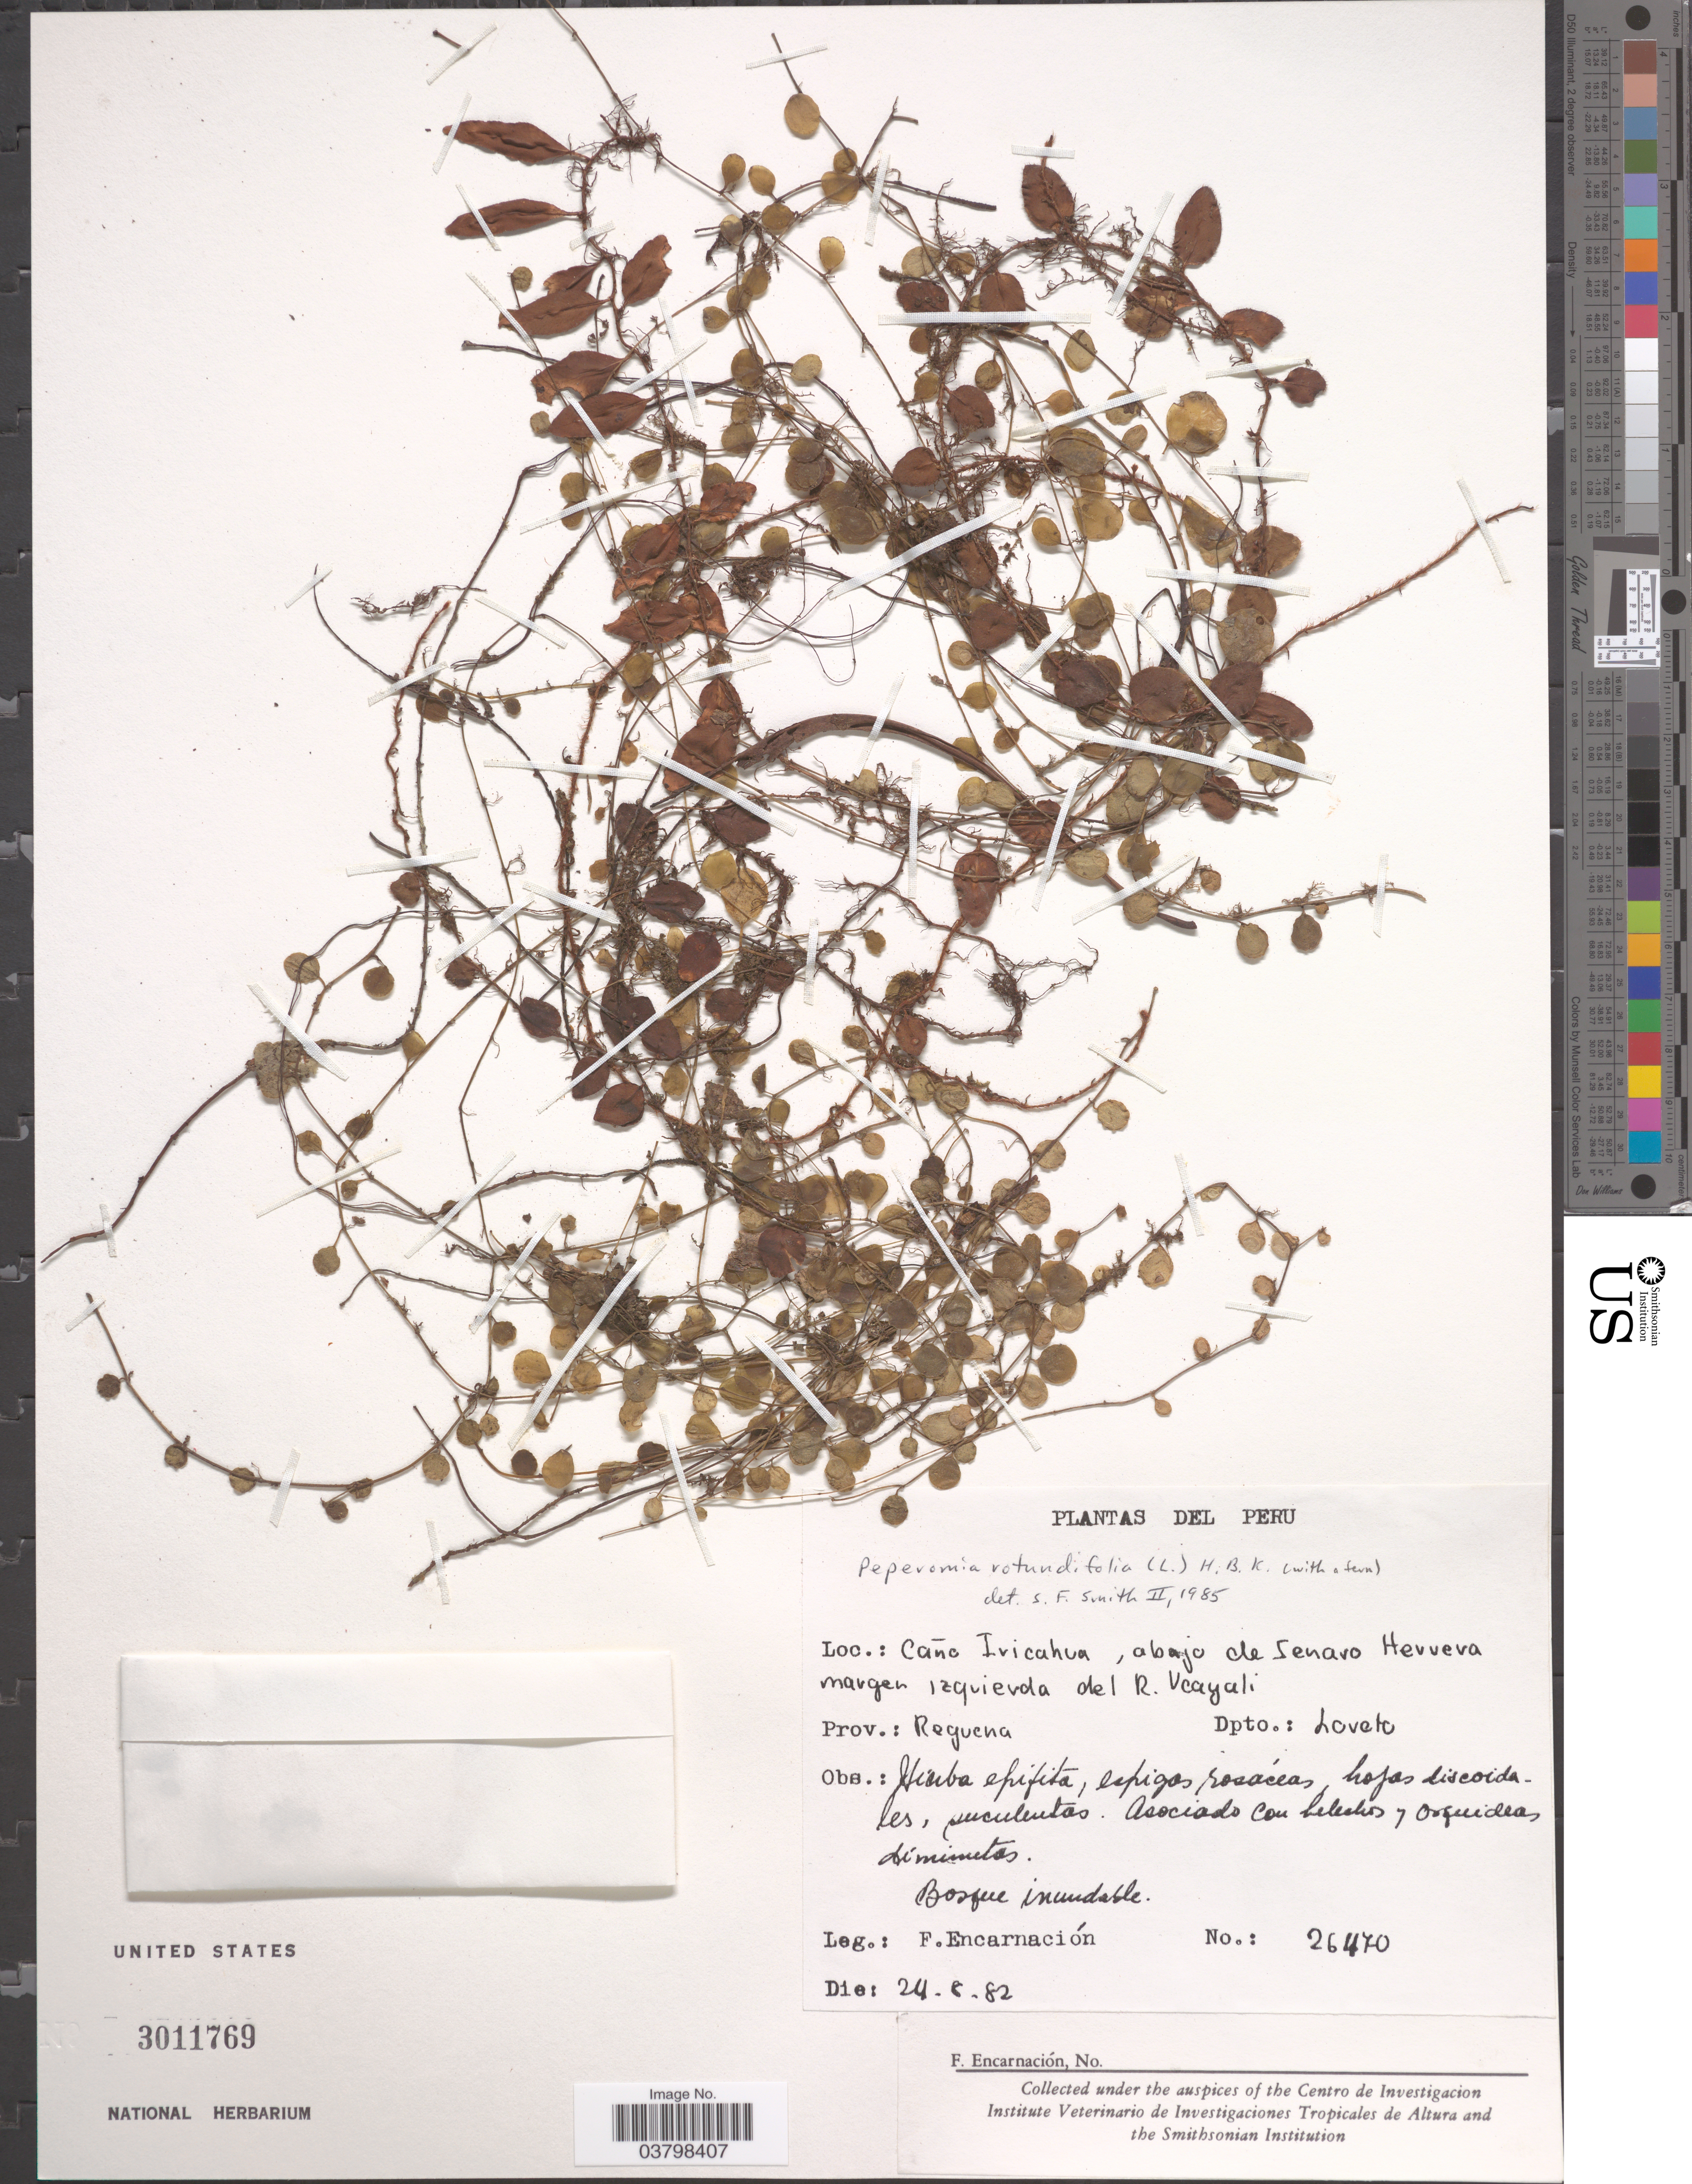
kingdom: Plantae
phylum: Tracheophyta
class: Magnoliopsida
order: Piperales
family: Piperaceae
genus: Peperomia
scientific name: Peperomia rotundifolia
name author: (L.) Kunth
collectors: F. Encarnación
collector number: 26470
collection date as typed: Transcribed d/m/y: 24/8/82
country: Peru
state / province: Loreto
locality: Caño Iricahua, abajo de Senavo Herrera margen izquierda del R. Ucayali. Prov.: Requena, Dpto.: Loreto.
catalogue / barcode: US 3011769